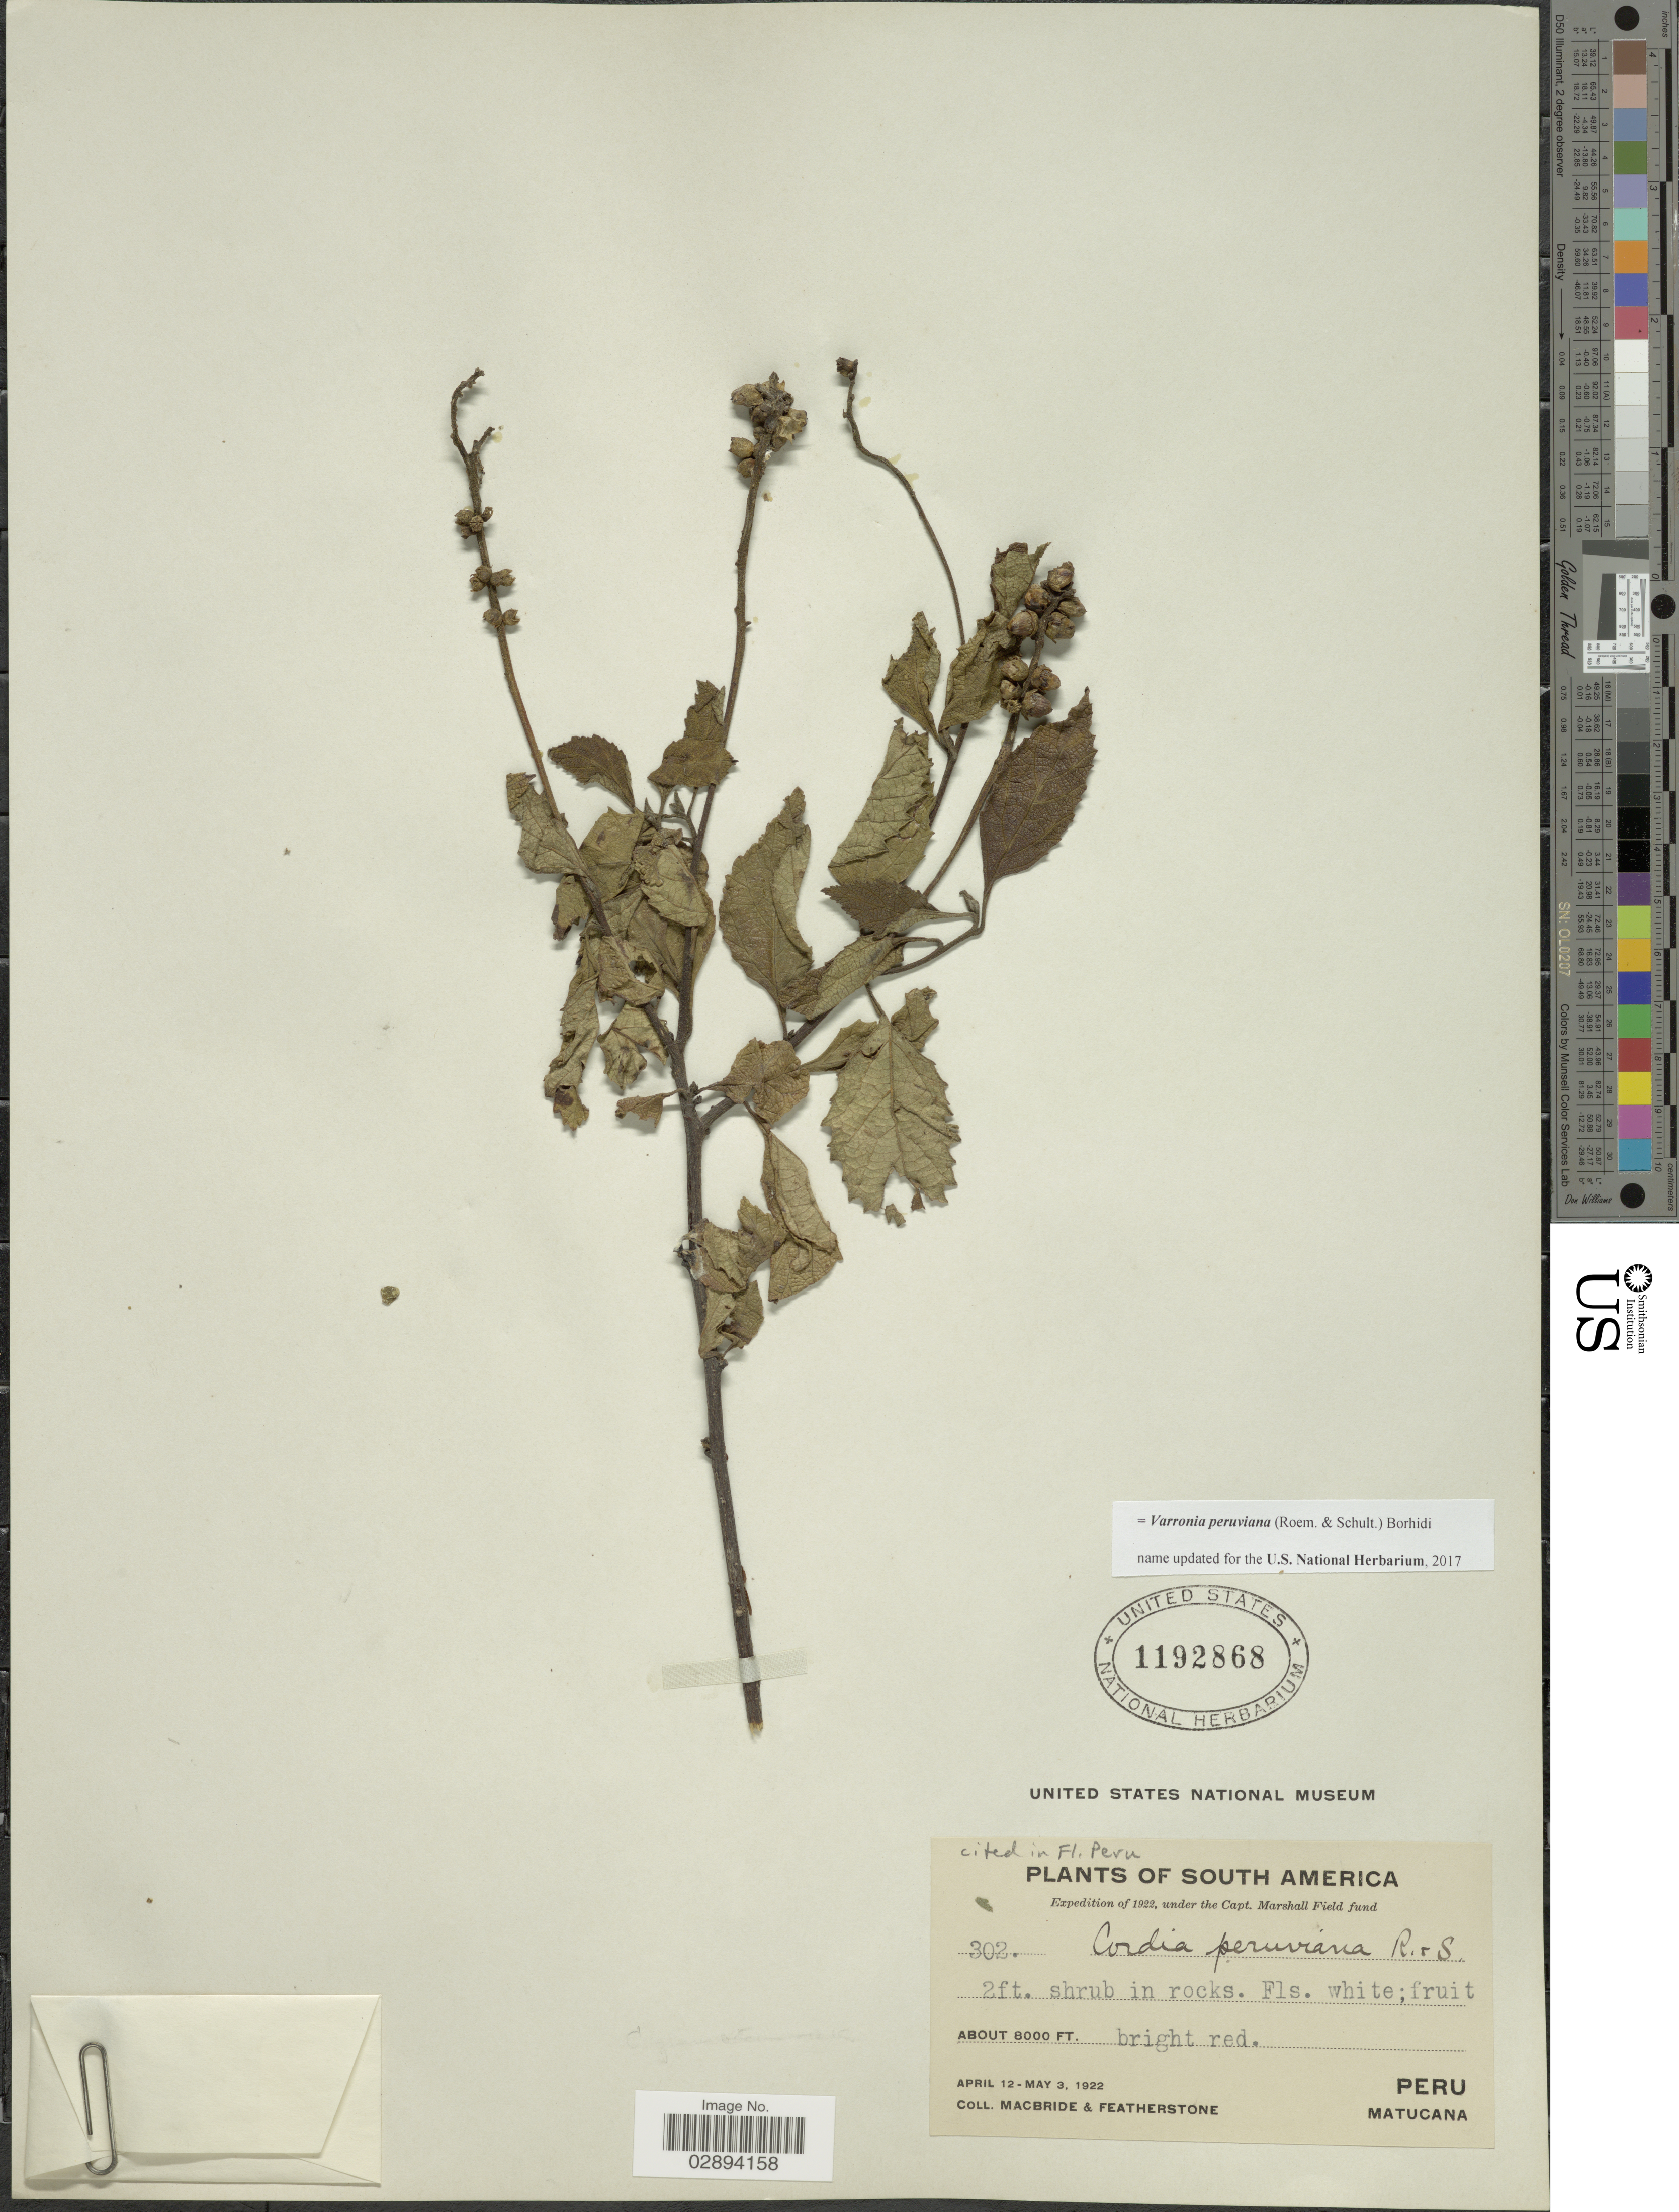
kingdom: Plantae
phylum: Tracheophyta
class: Magnoliopsida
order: Boraginales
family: Cordiaceae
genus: Varronia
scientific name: Varronia peruviana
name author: (Roem. & Schult.) Borhidi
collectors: Macbride, -- & -. Featherstone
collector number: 302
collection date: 1922-04-12/1922-05-03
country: Peru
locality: Matucana.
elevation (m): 2438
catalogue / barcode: US 1192868